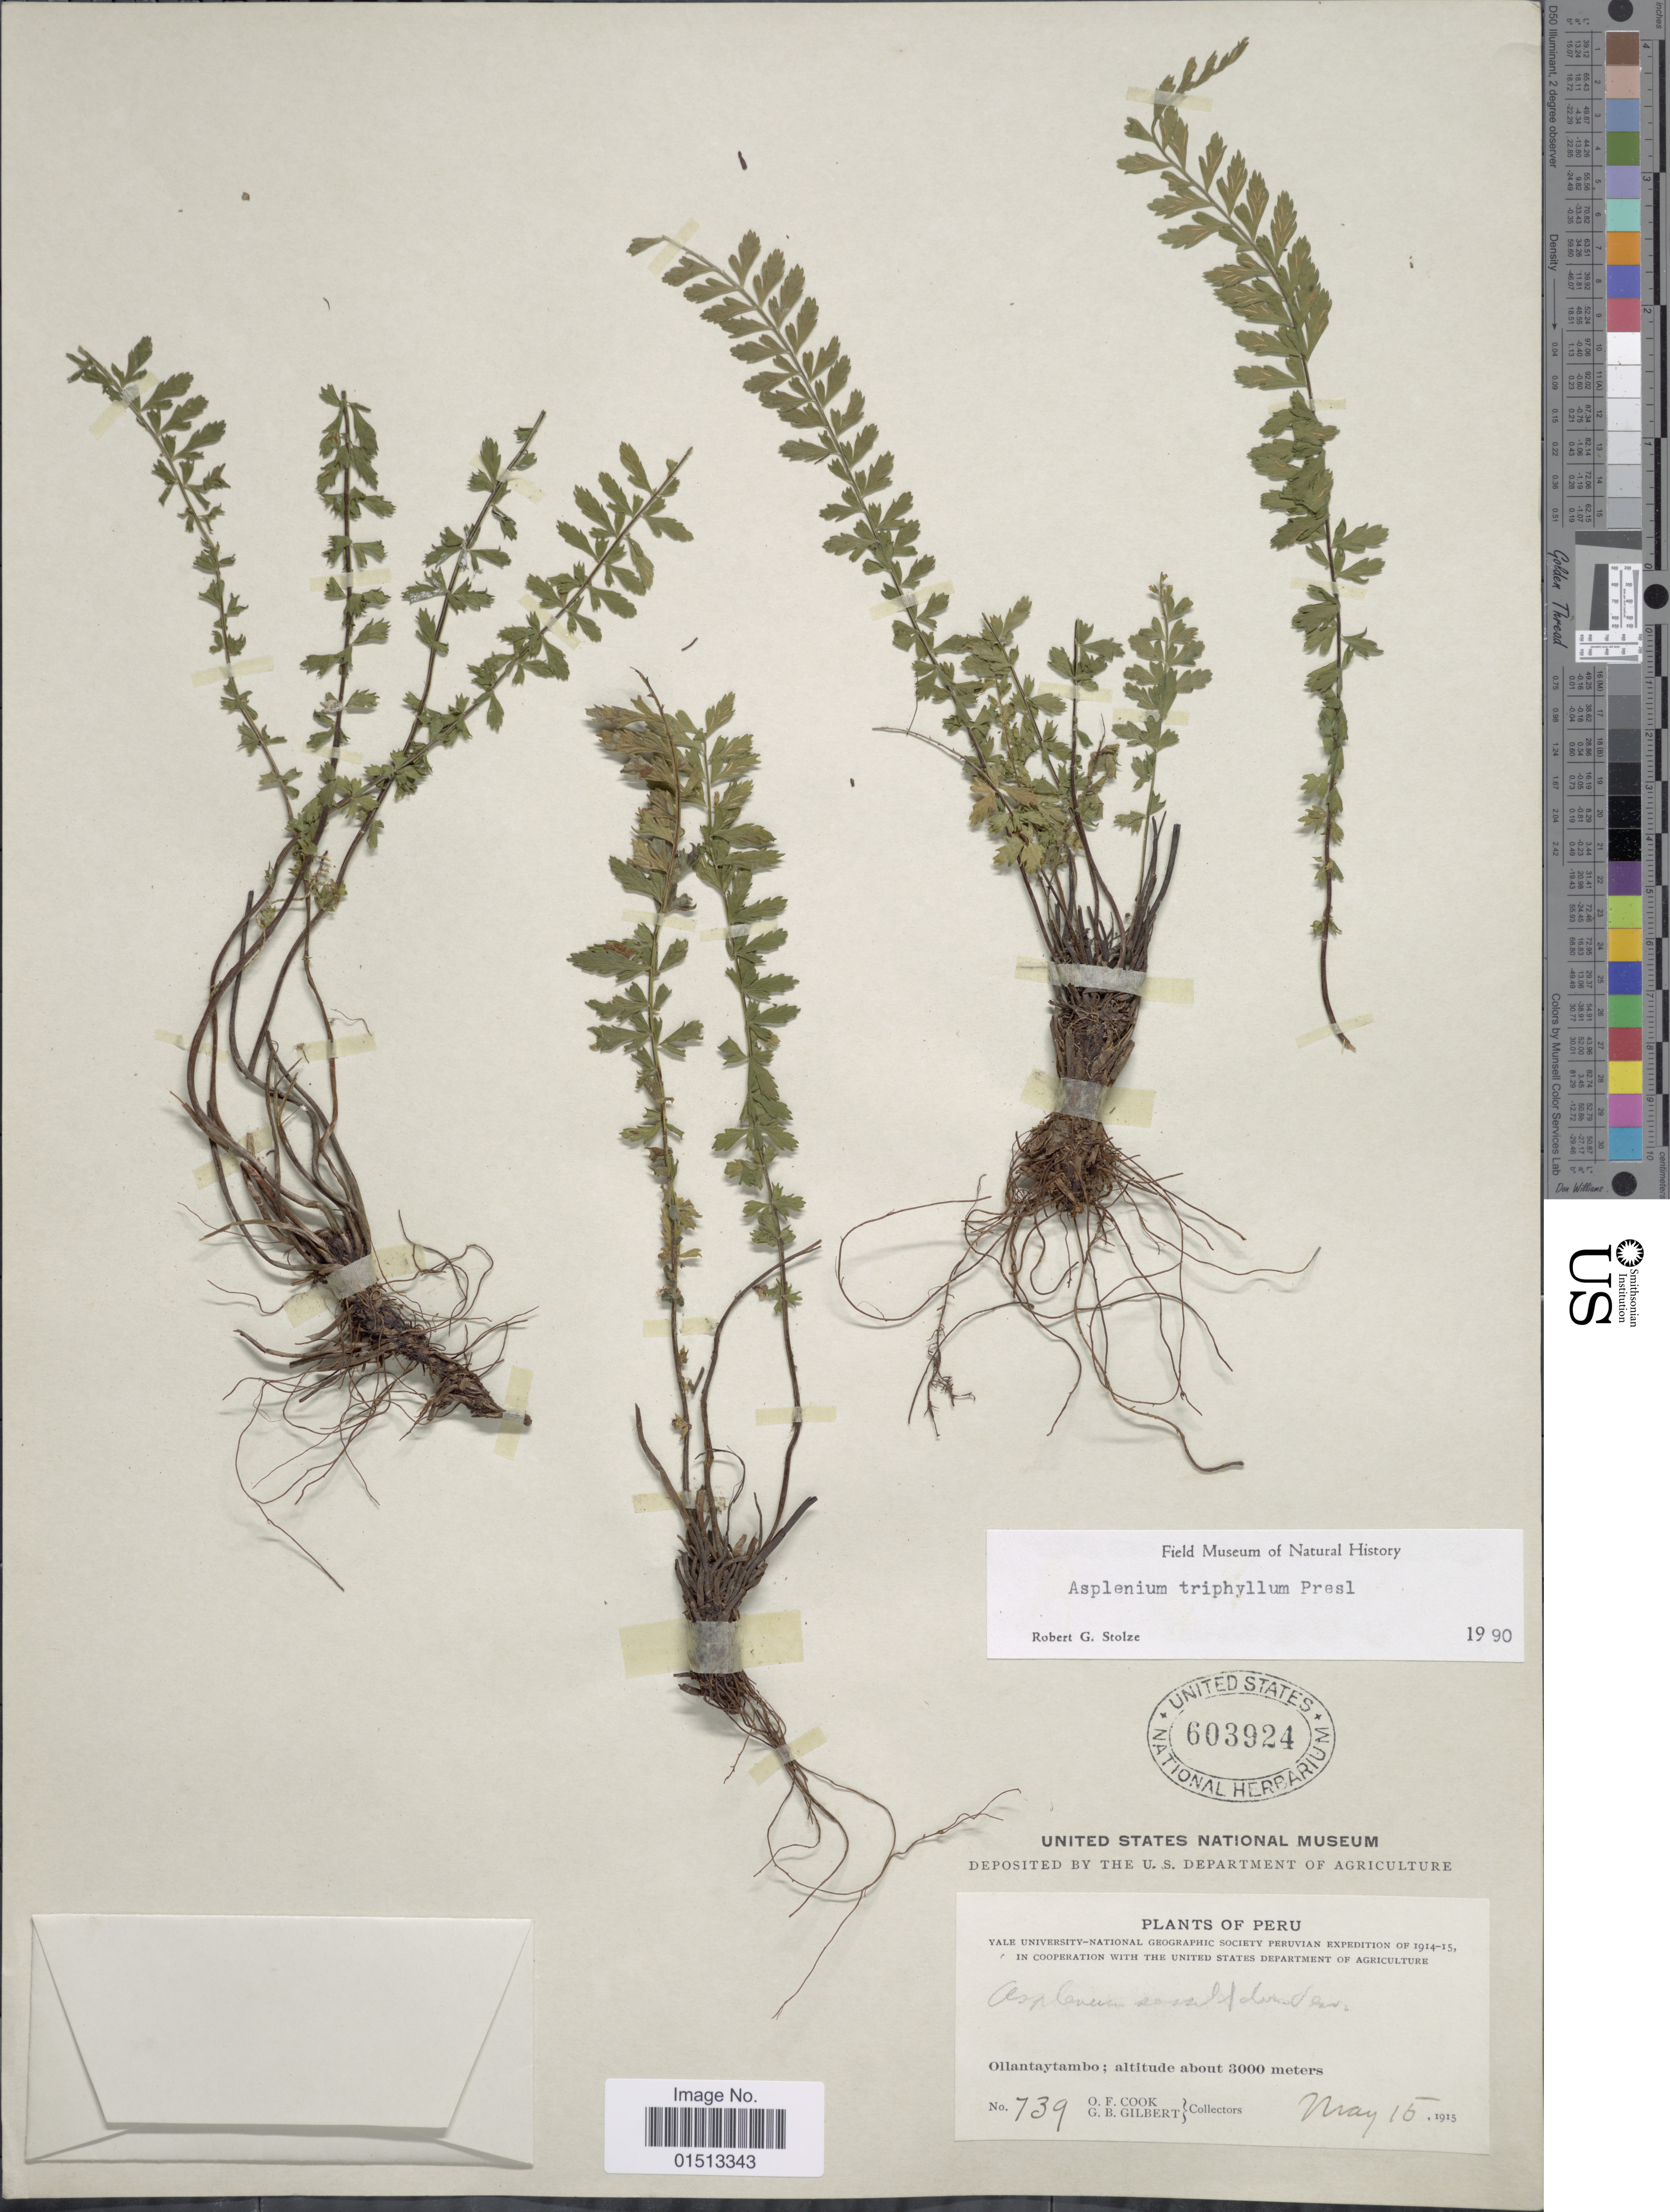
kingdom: Plantae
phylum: Tracheophyta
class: Polypodiopsida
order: Polypodiales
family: Aspleniaceae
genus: Asplenium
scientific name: Asplenium triphyllum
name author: C. Presl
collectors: O. F. Cook & G. B. Gilbert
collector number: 739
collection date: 1915-05-15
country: Peru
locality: Ollantaytambo.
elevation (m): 3000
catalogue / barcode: US 603924